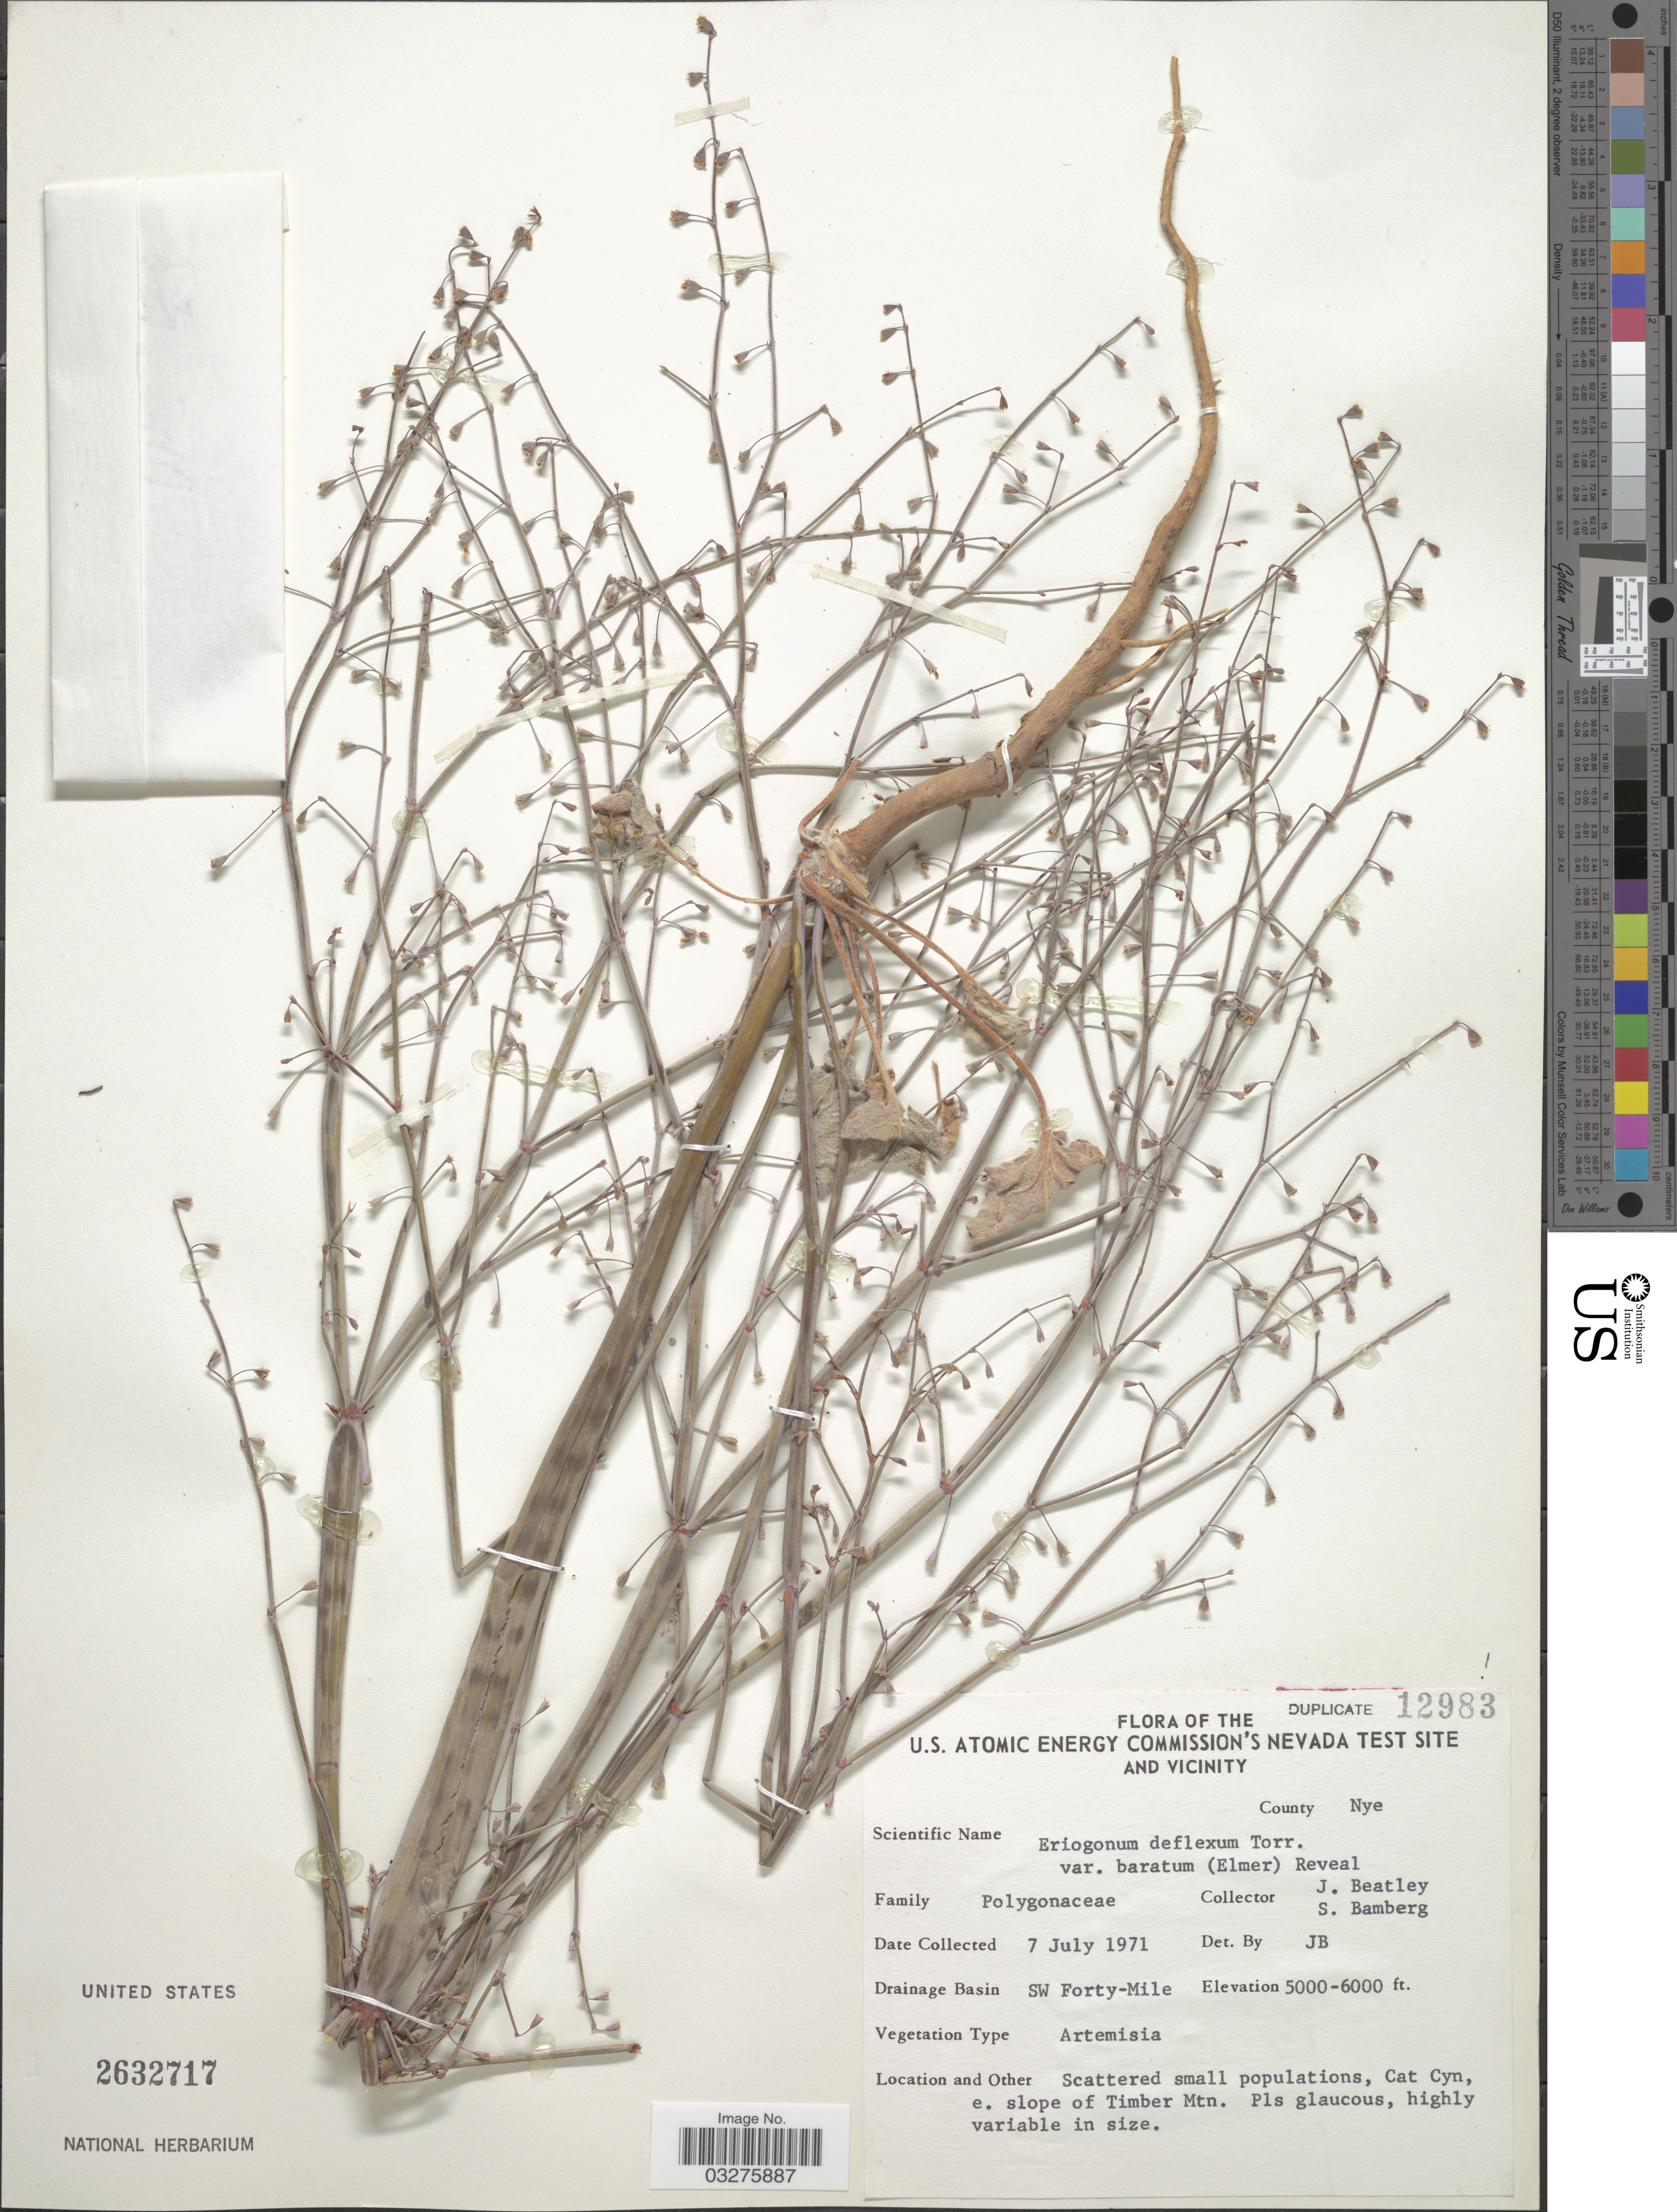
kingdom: Plantae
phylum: Tracheophyta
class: Magnoliopsida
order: Caryophyllales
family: Polygonaceae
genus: Eriogonum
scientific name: Eriogonum deflexum var. baratum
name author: (Elmer) Reveal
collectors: J. C. Beatley & S. Bamberg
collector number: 12983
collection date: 1971-07-07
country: United States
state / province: Nevada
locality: U.S. Atomic Energy Commission's Nevada test site and vicinity. County Nye. Drainage Basin SW Forty-Mile. Cat Cyn, e. slope of Timber Mtn.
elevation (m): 1524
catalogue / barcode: US 2632717